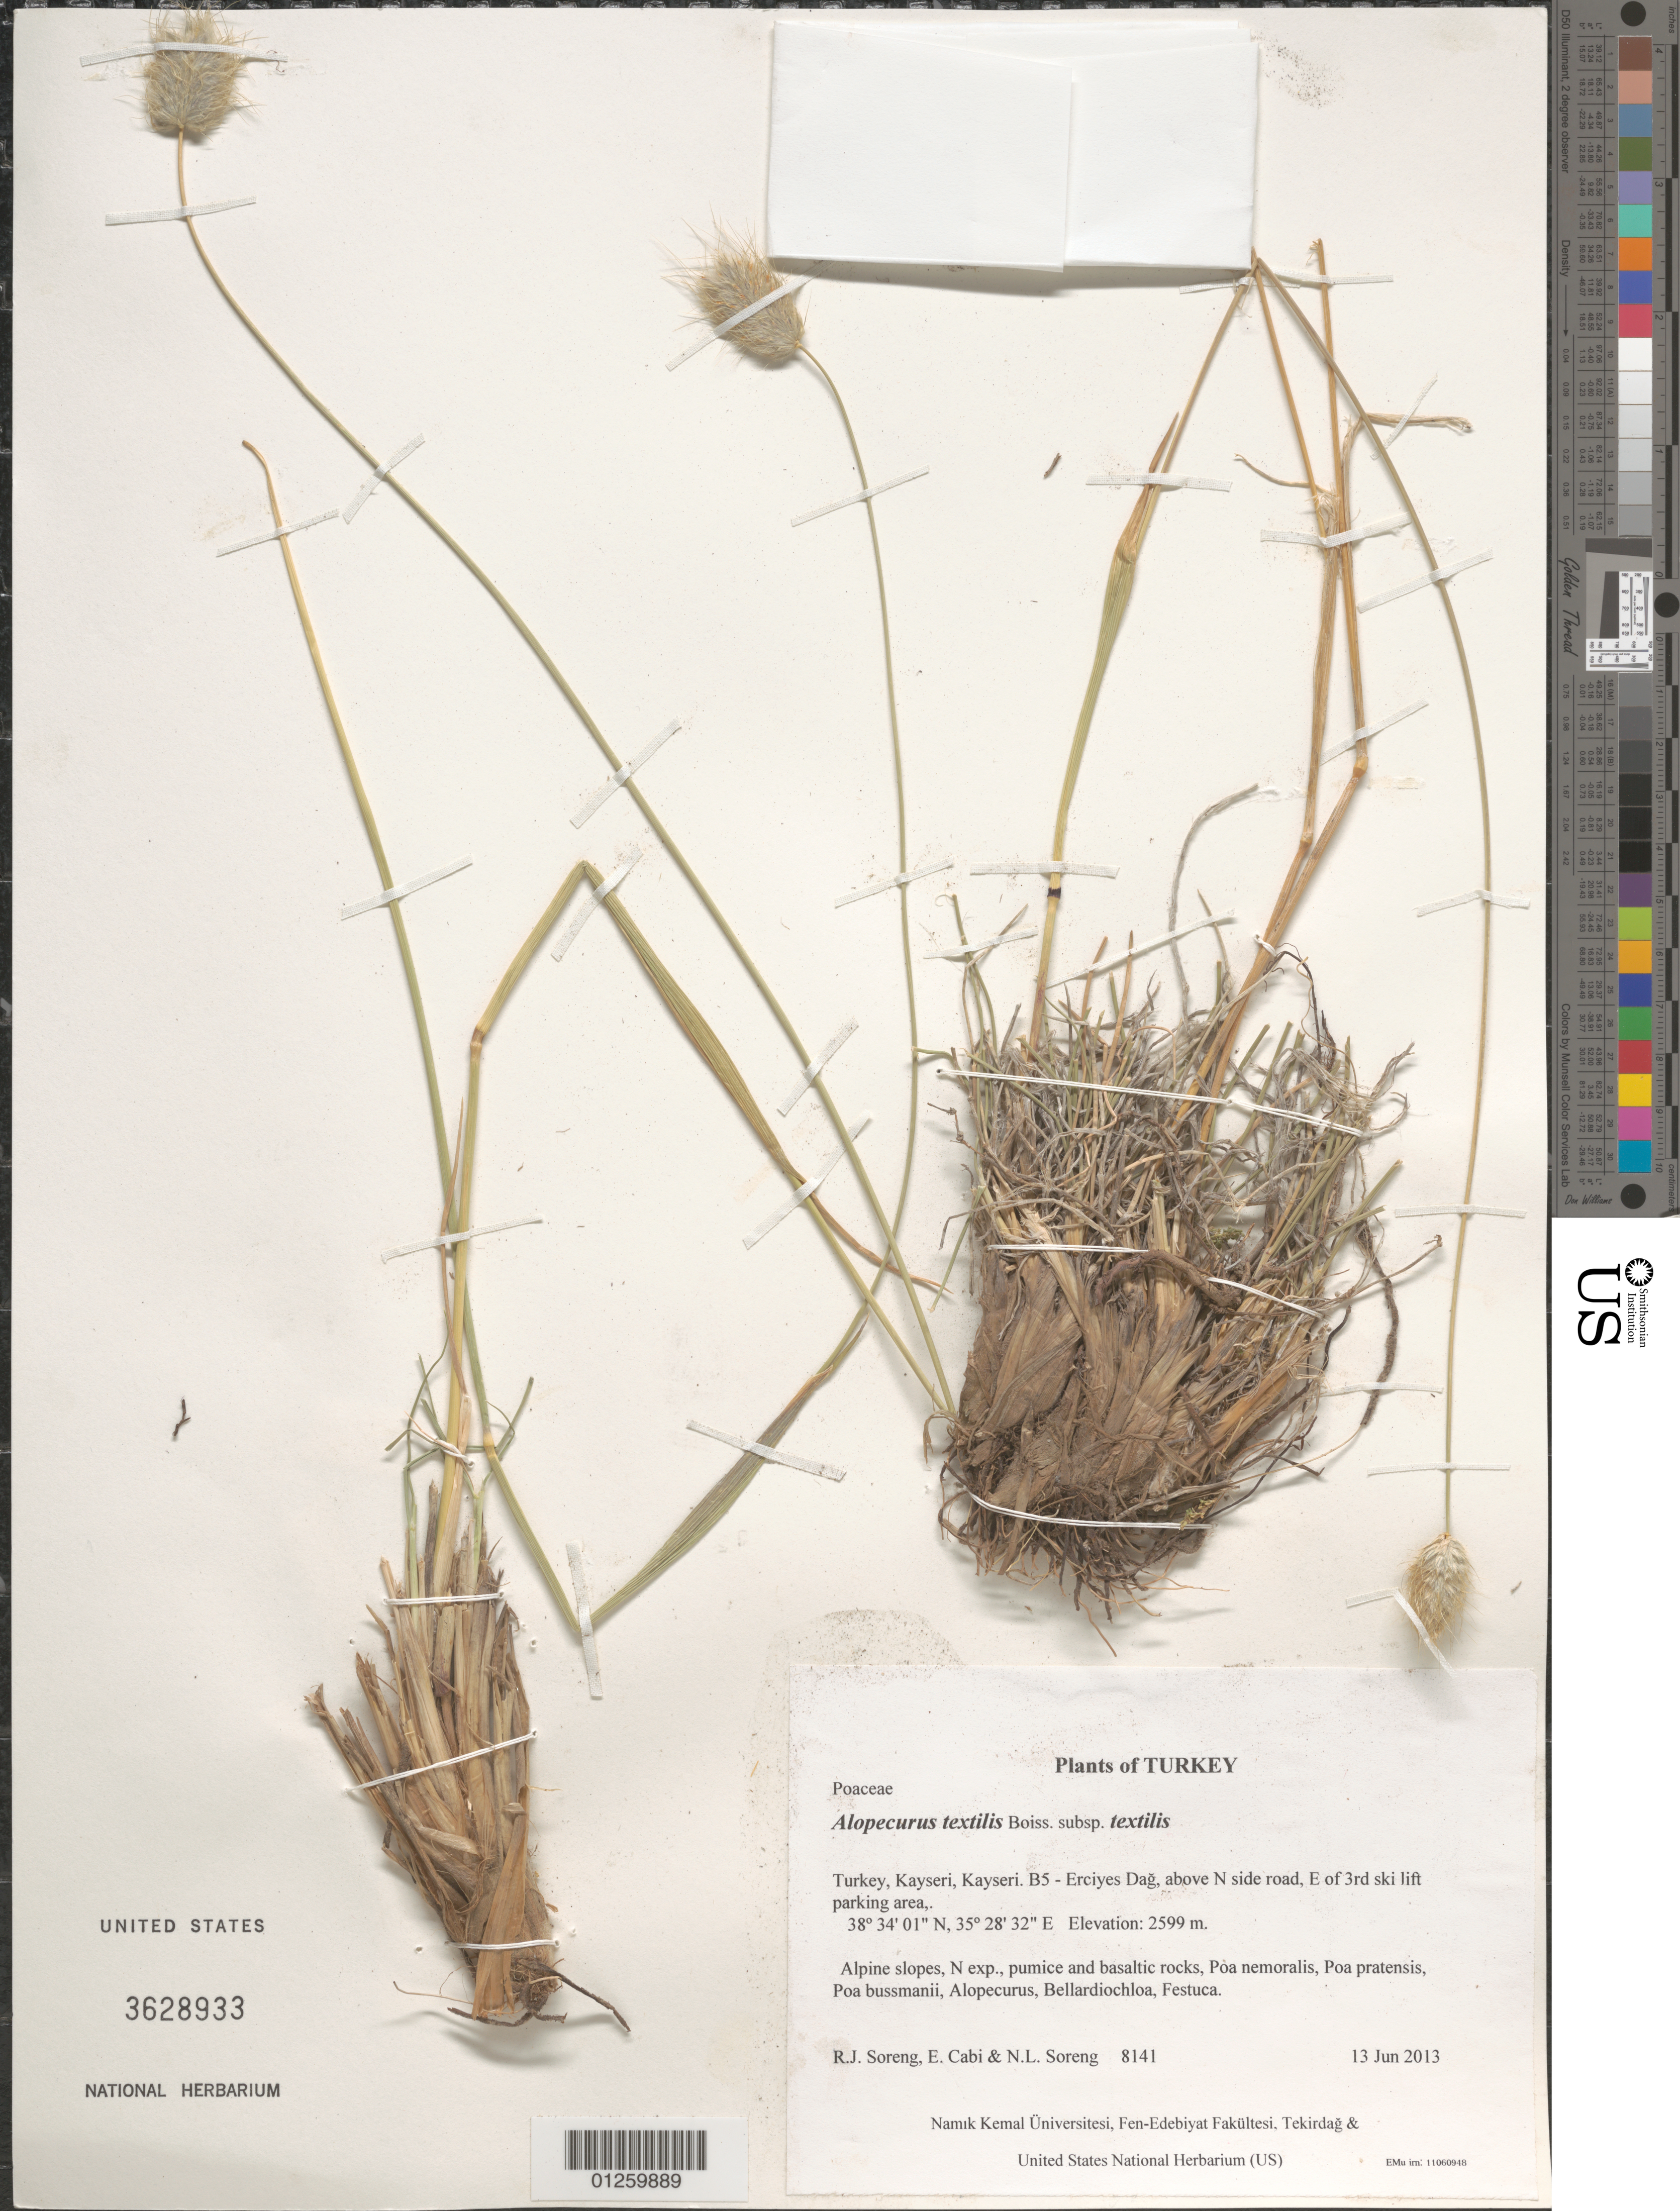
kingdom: Plantae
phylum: Tracheophyta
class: Liliopsida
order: Poales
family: Poaceae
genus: Alopecurus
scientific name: Alopecurus textilis subsp. textilis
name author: Boiss.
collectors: R. J. Soreng, E. Cabi & N. L. Soreng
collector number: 8141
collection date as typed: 2013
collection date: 2013-06-13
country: Turkey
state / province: Kayseri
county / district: Kayseri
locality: B5 - Erciyes Dag, above N side road, E of 3rd ski lift parking area,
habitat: Alpine slopes, N exp., pumice and basaltic rocks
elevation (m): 2599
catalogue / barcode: US 3628933